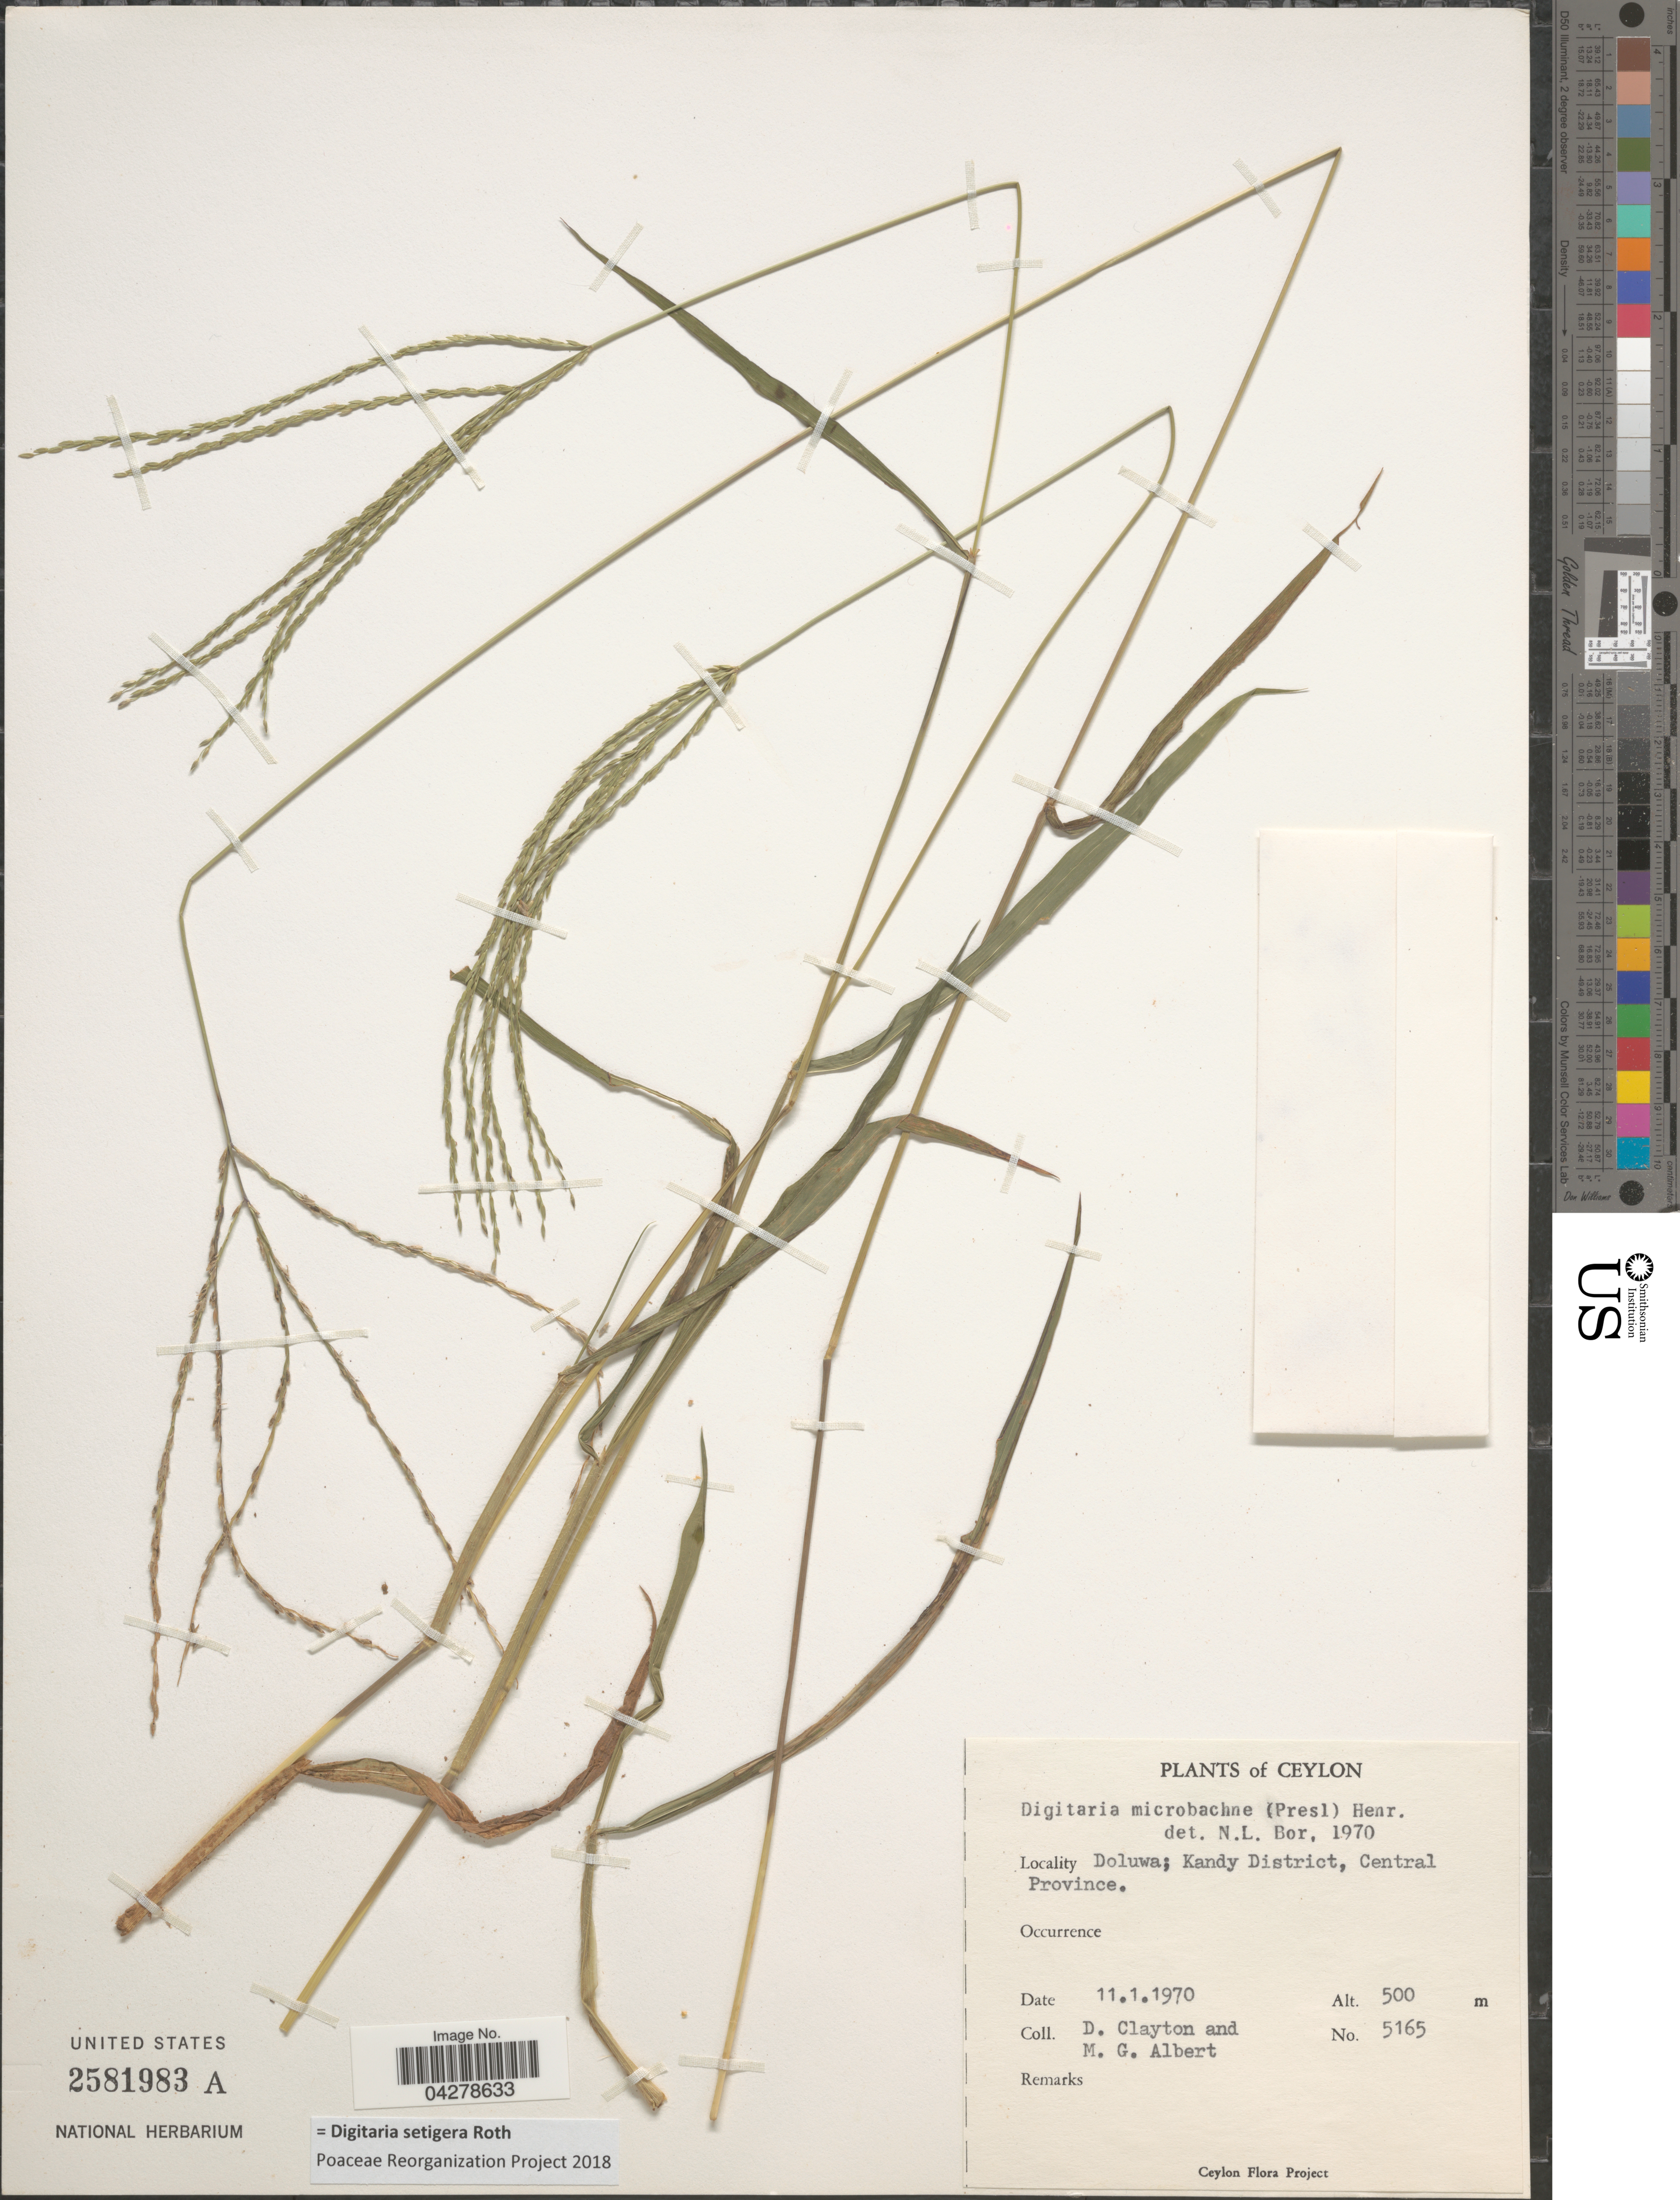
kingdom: Plantae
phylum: Tracheophyta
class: Liliopsida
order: Poales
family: Poaceae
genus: Digitaria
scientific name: Digitaria setigera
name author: Roth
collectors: D. Clayton & M. G. Albert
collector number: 5165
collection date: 1970-01-11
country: Sri Lanka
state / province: Central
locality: Ceylon. Doluwa; Kandy District, Central Province.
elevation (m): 500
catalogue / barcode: US 2581983A